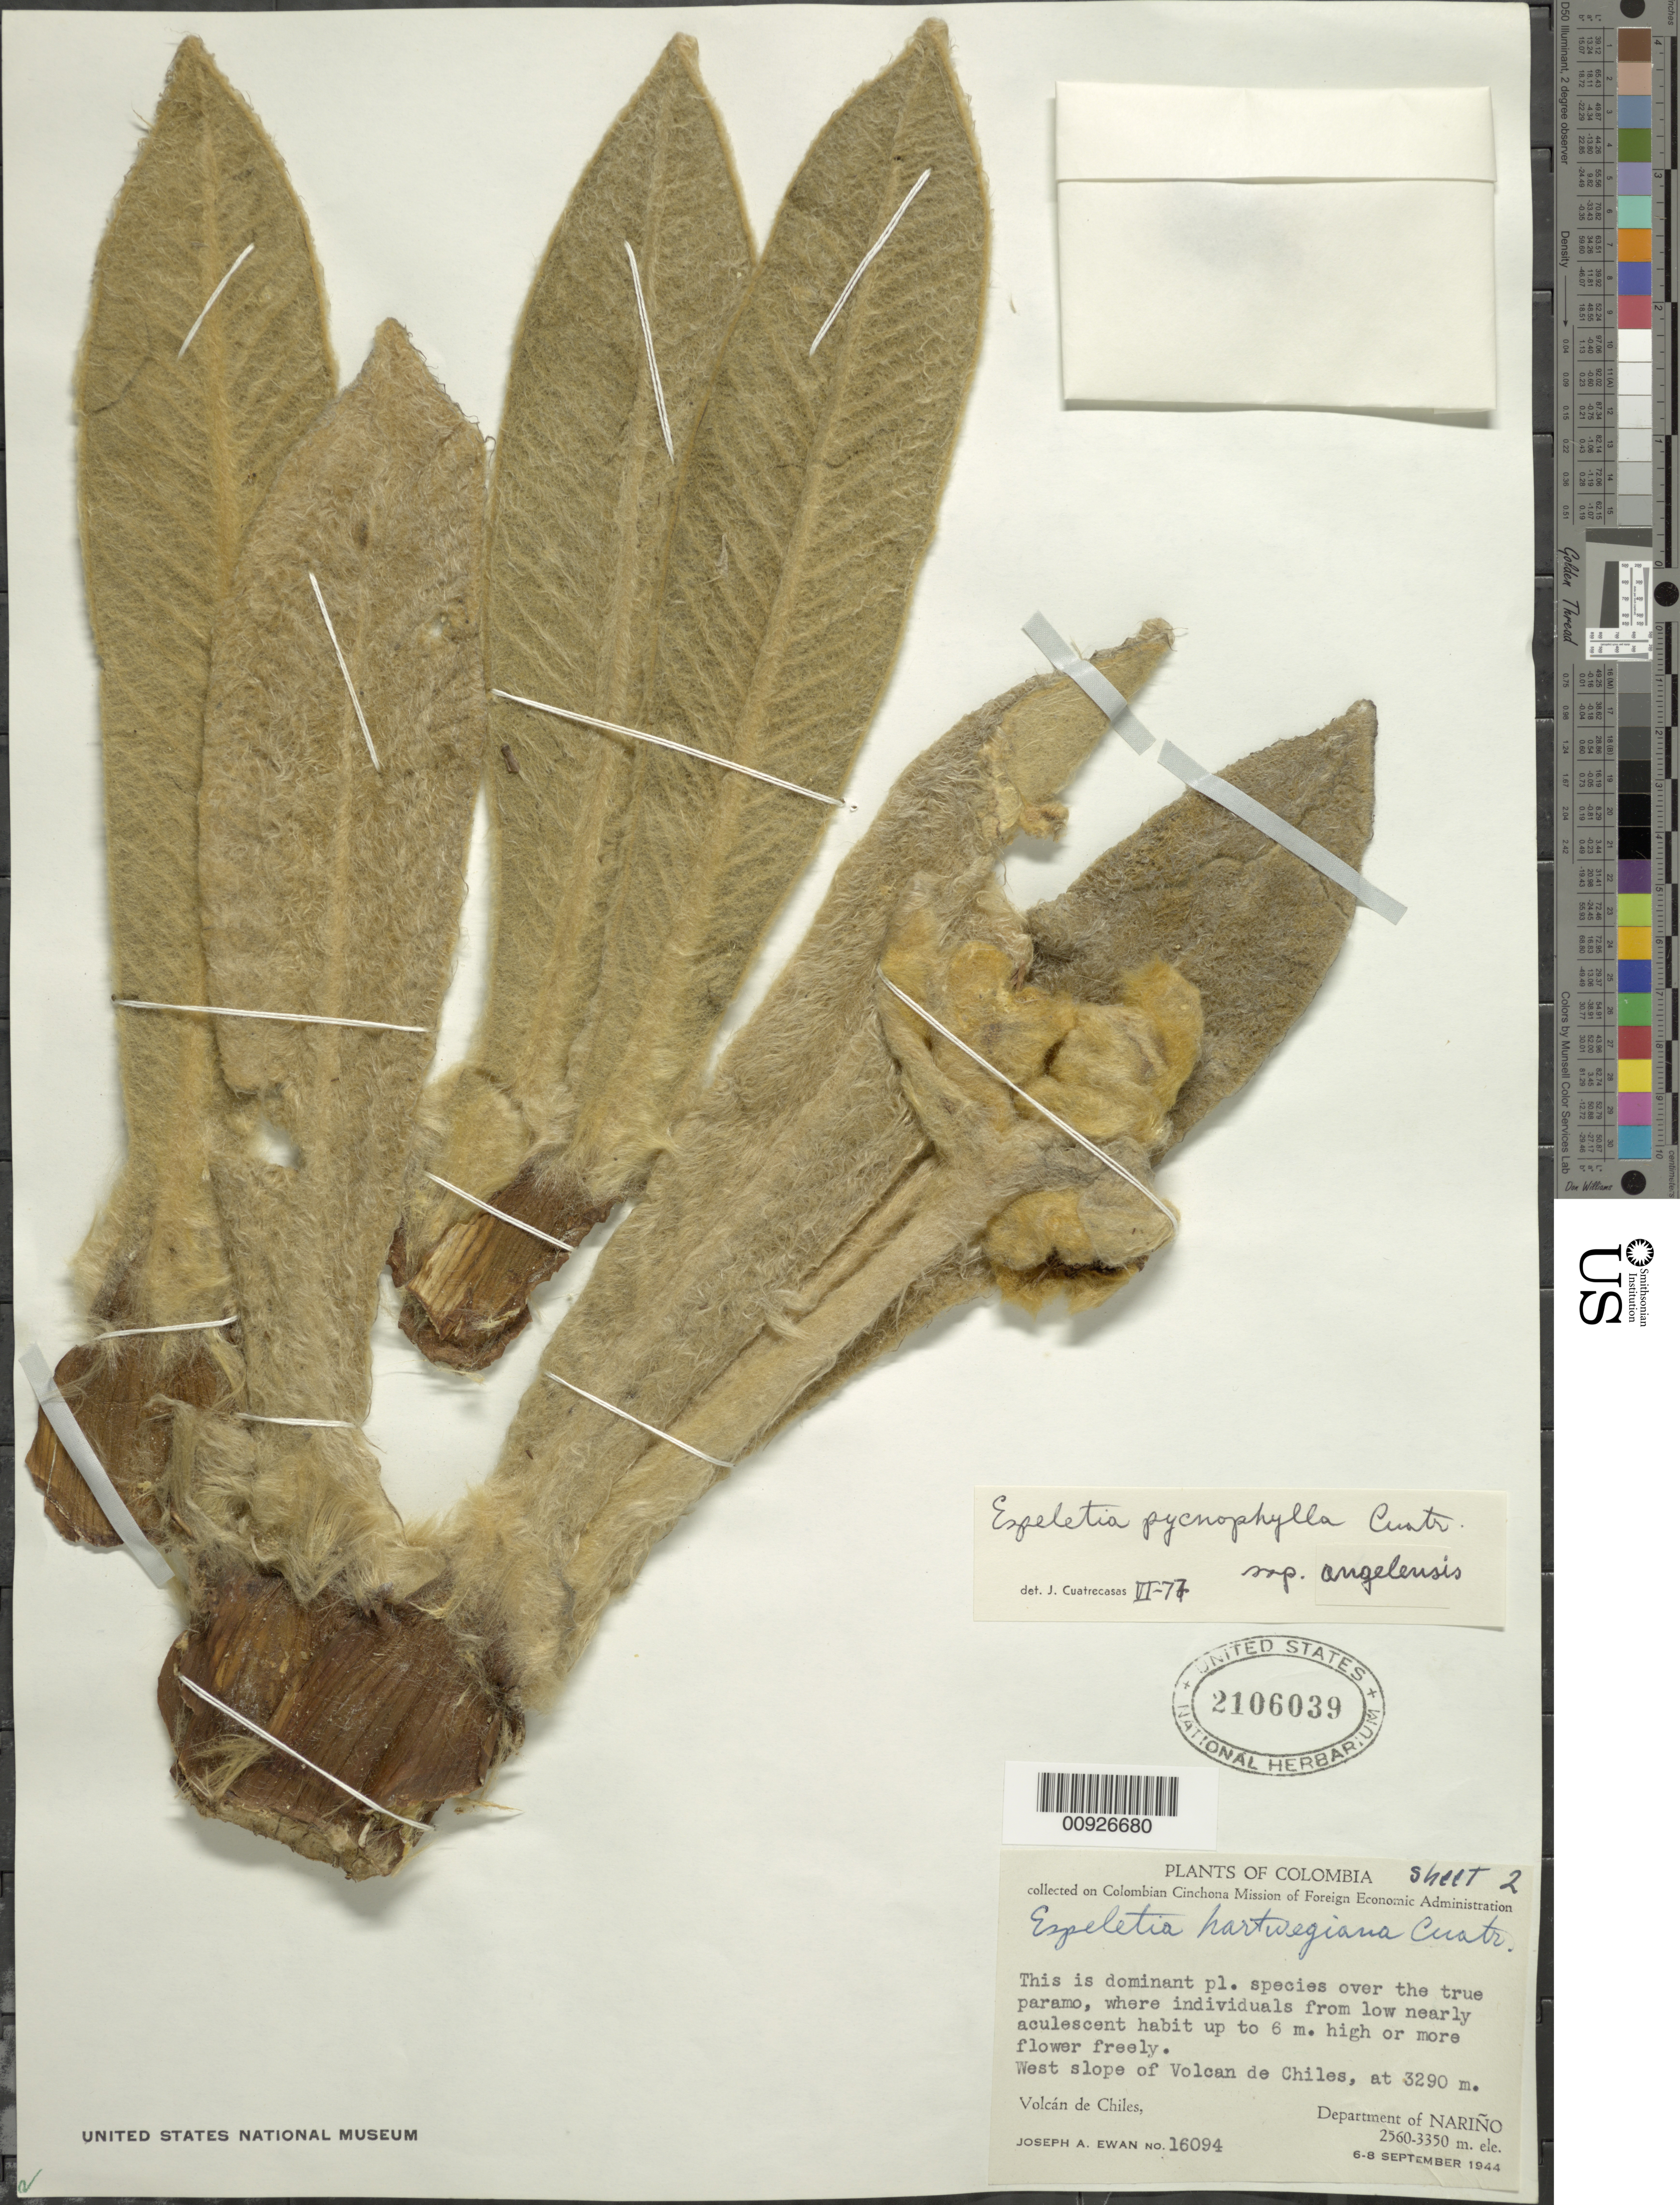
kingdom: Plantae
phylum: Tracheophyta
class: Magnoliopsida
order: Asterales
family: Asteraceae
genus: Espeletia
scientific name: Espeletia pycnophylla subsp. angelensis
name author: Cuatrec.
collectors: J. A. Ewan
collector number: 16094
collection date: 1944-08-08/1944-09-06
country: Colombia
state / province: Nariño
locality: Volcán de Chiles. W slope of Volcán de Chiles.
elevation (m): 3290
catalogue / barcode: US 2106039